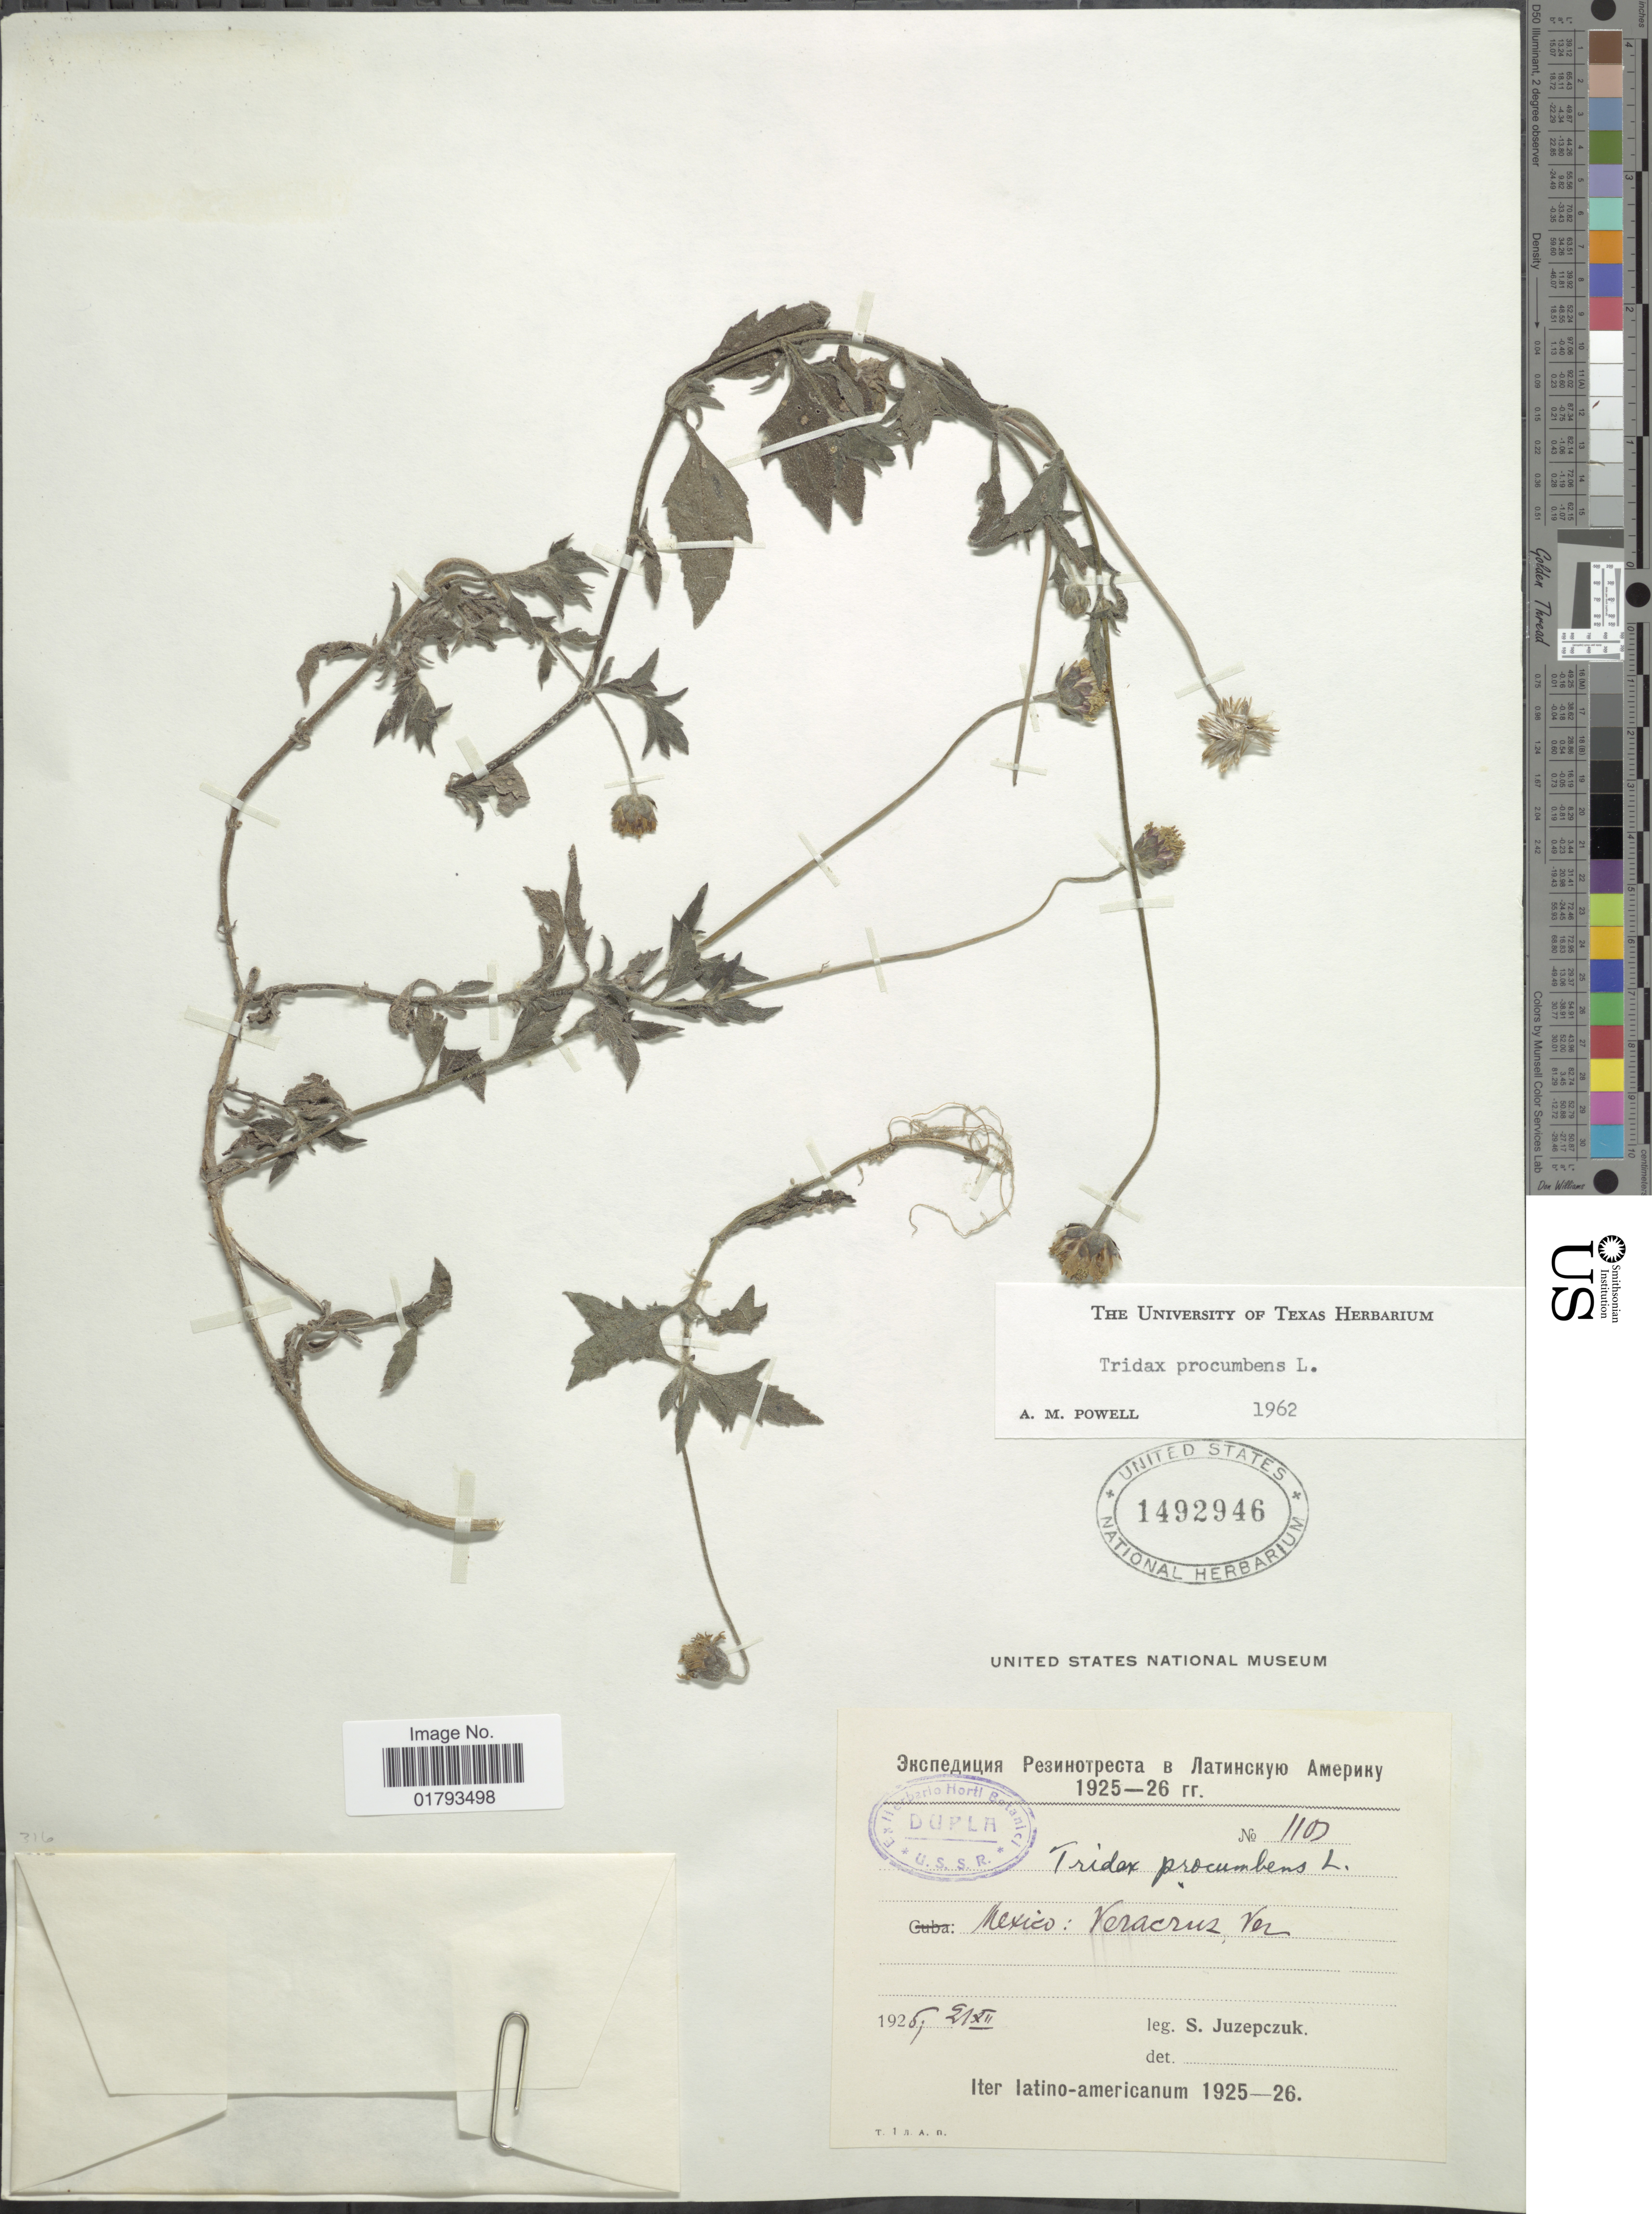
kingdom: Plantae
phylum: Tracheophyta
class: Magnoliopsida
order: Asterales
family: Asteraceae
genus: Tridax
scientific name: Tridax procumbens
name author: L.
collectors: S. V. Juzepczuk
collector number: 1103*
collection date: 1925-12-21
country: Mexico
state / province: Veracruz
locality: Mexico: Veracruz, Ver.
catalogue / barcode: US 1492946